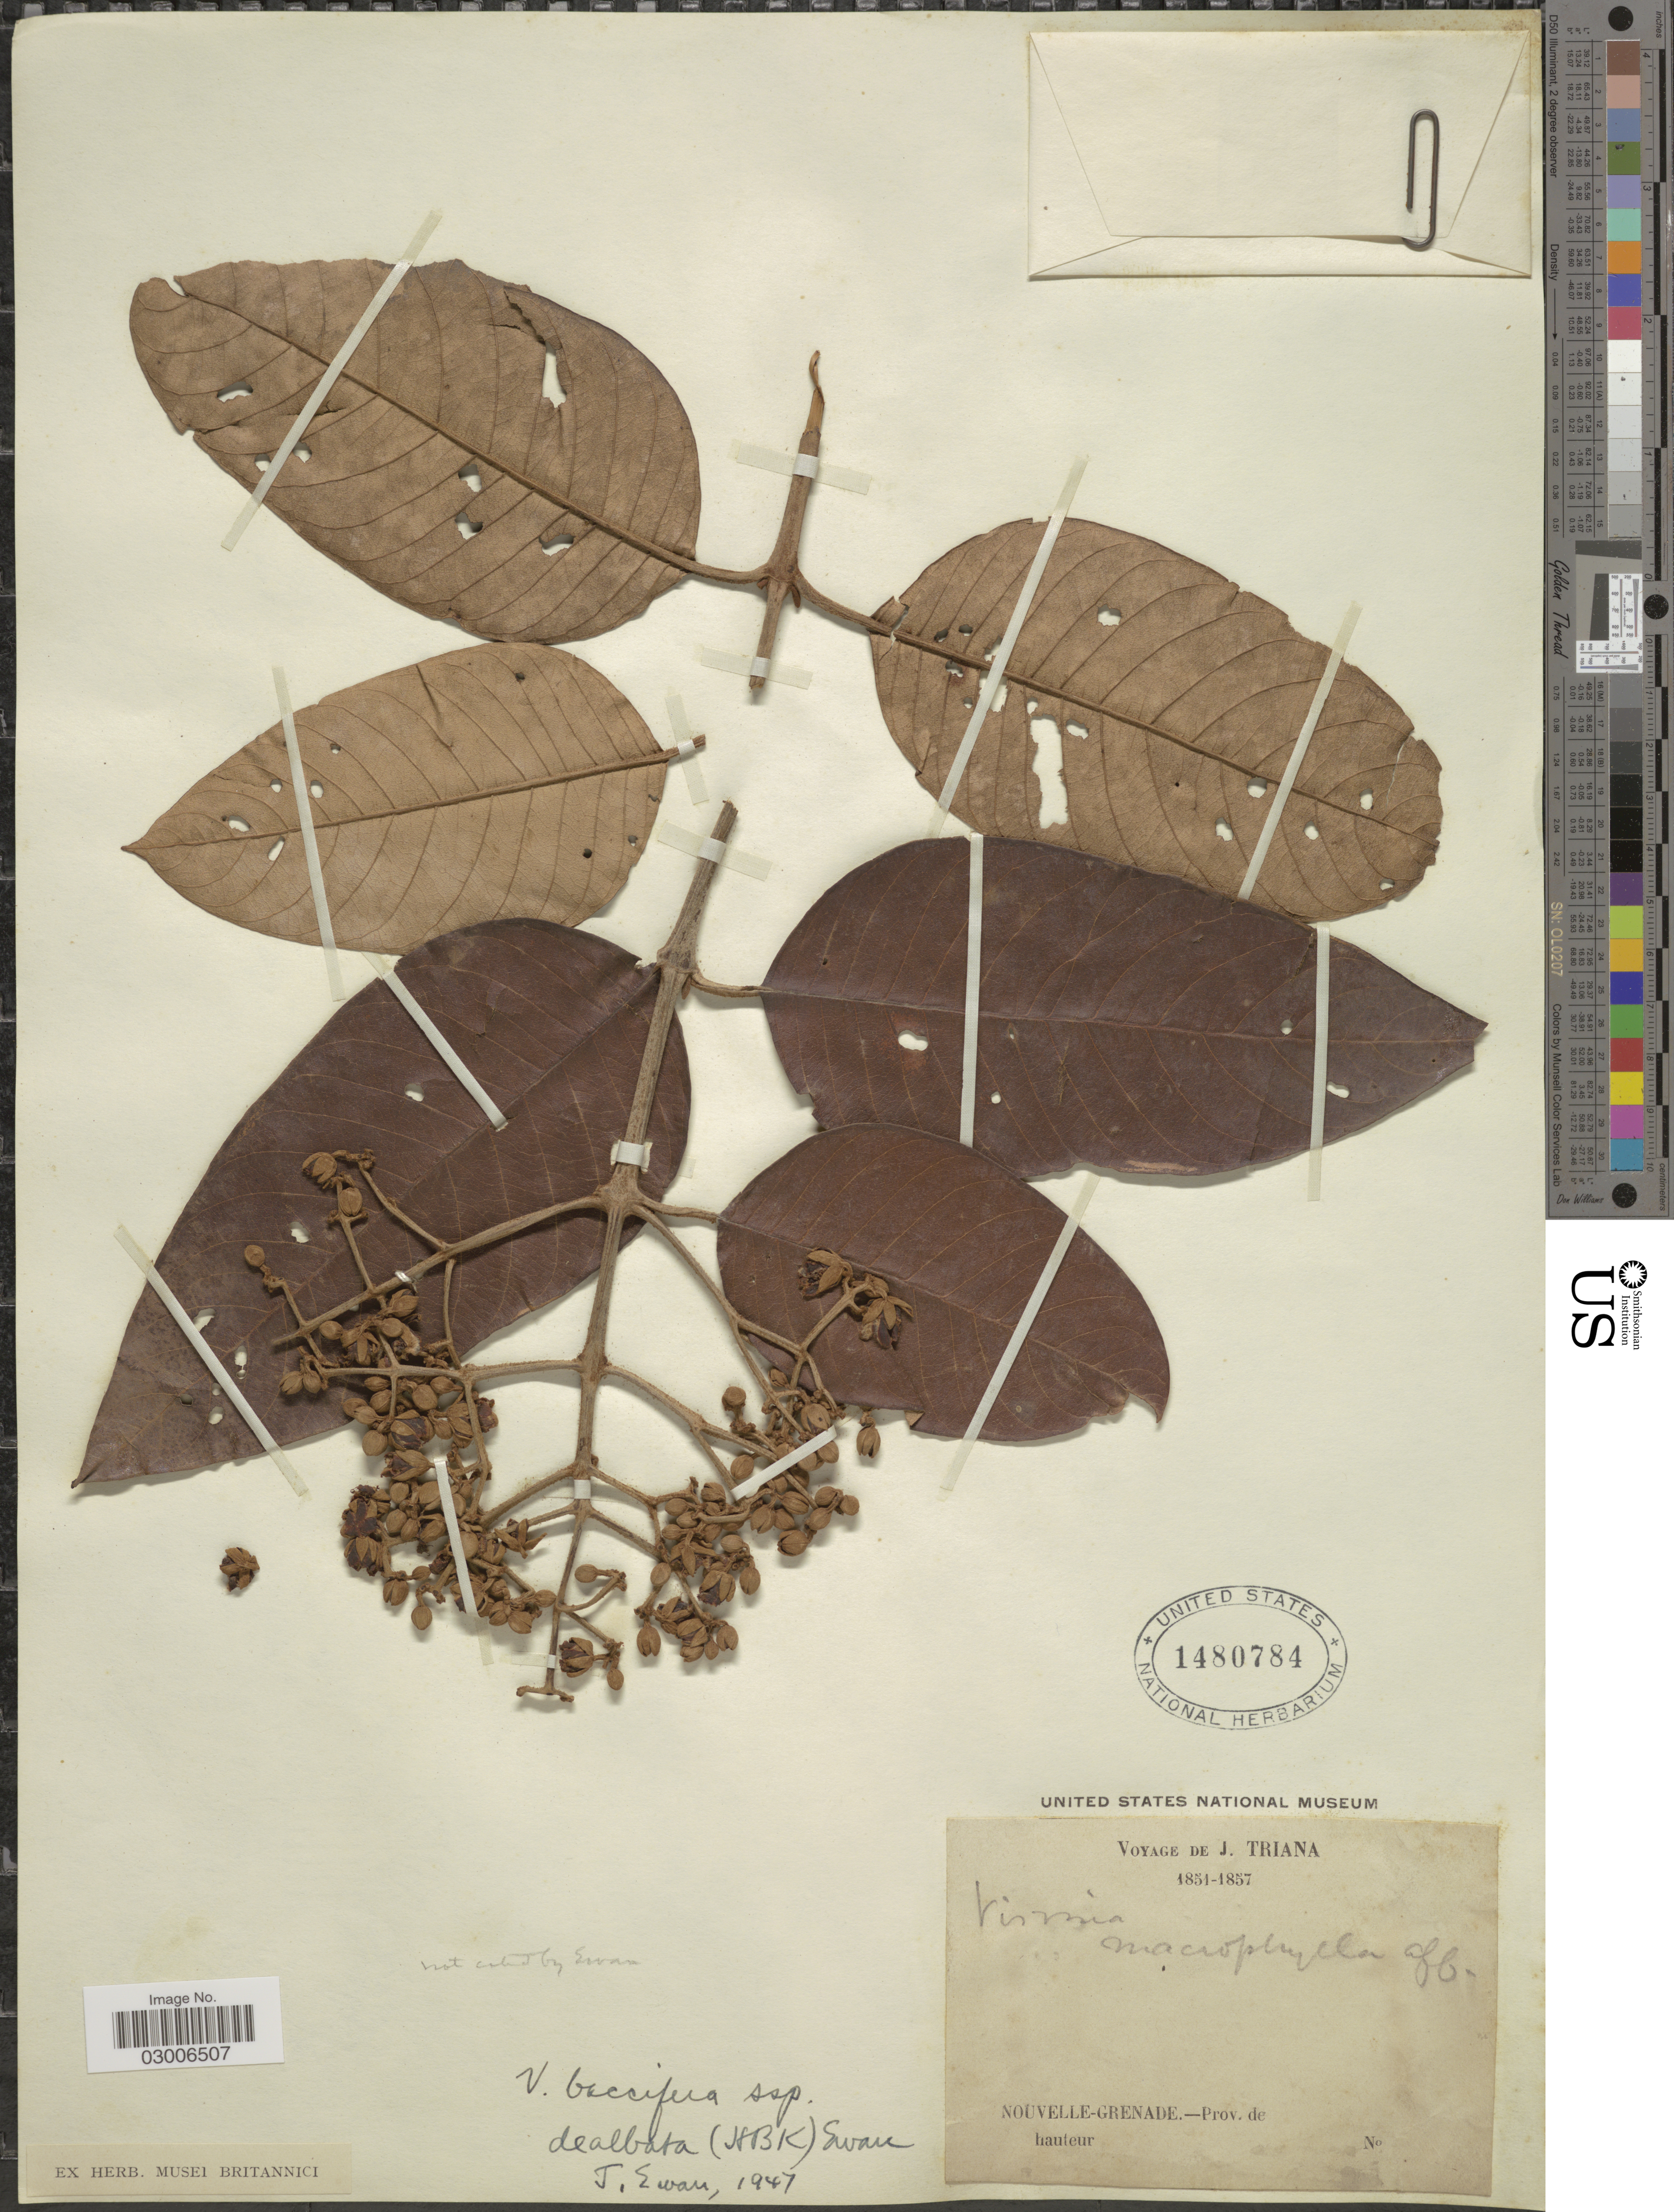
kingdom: Plantae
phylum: Tracheophyta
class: Magnoliopsida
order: Malpighiales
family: Hypericaceae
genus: Vismia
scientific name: Vismia baccifera subsp. dealbata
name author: (Kunth) Ewan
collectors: J. Triana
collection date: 1851/1857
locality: Nouvelle-Grenade, Prov. de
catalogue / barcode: US 1480784